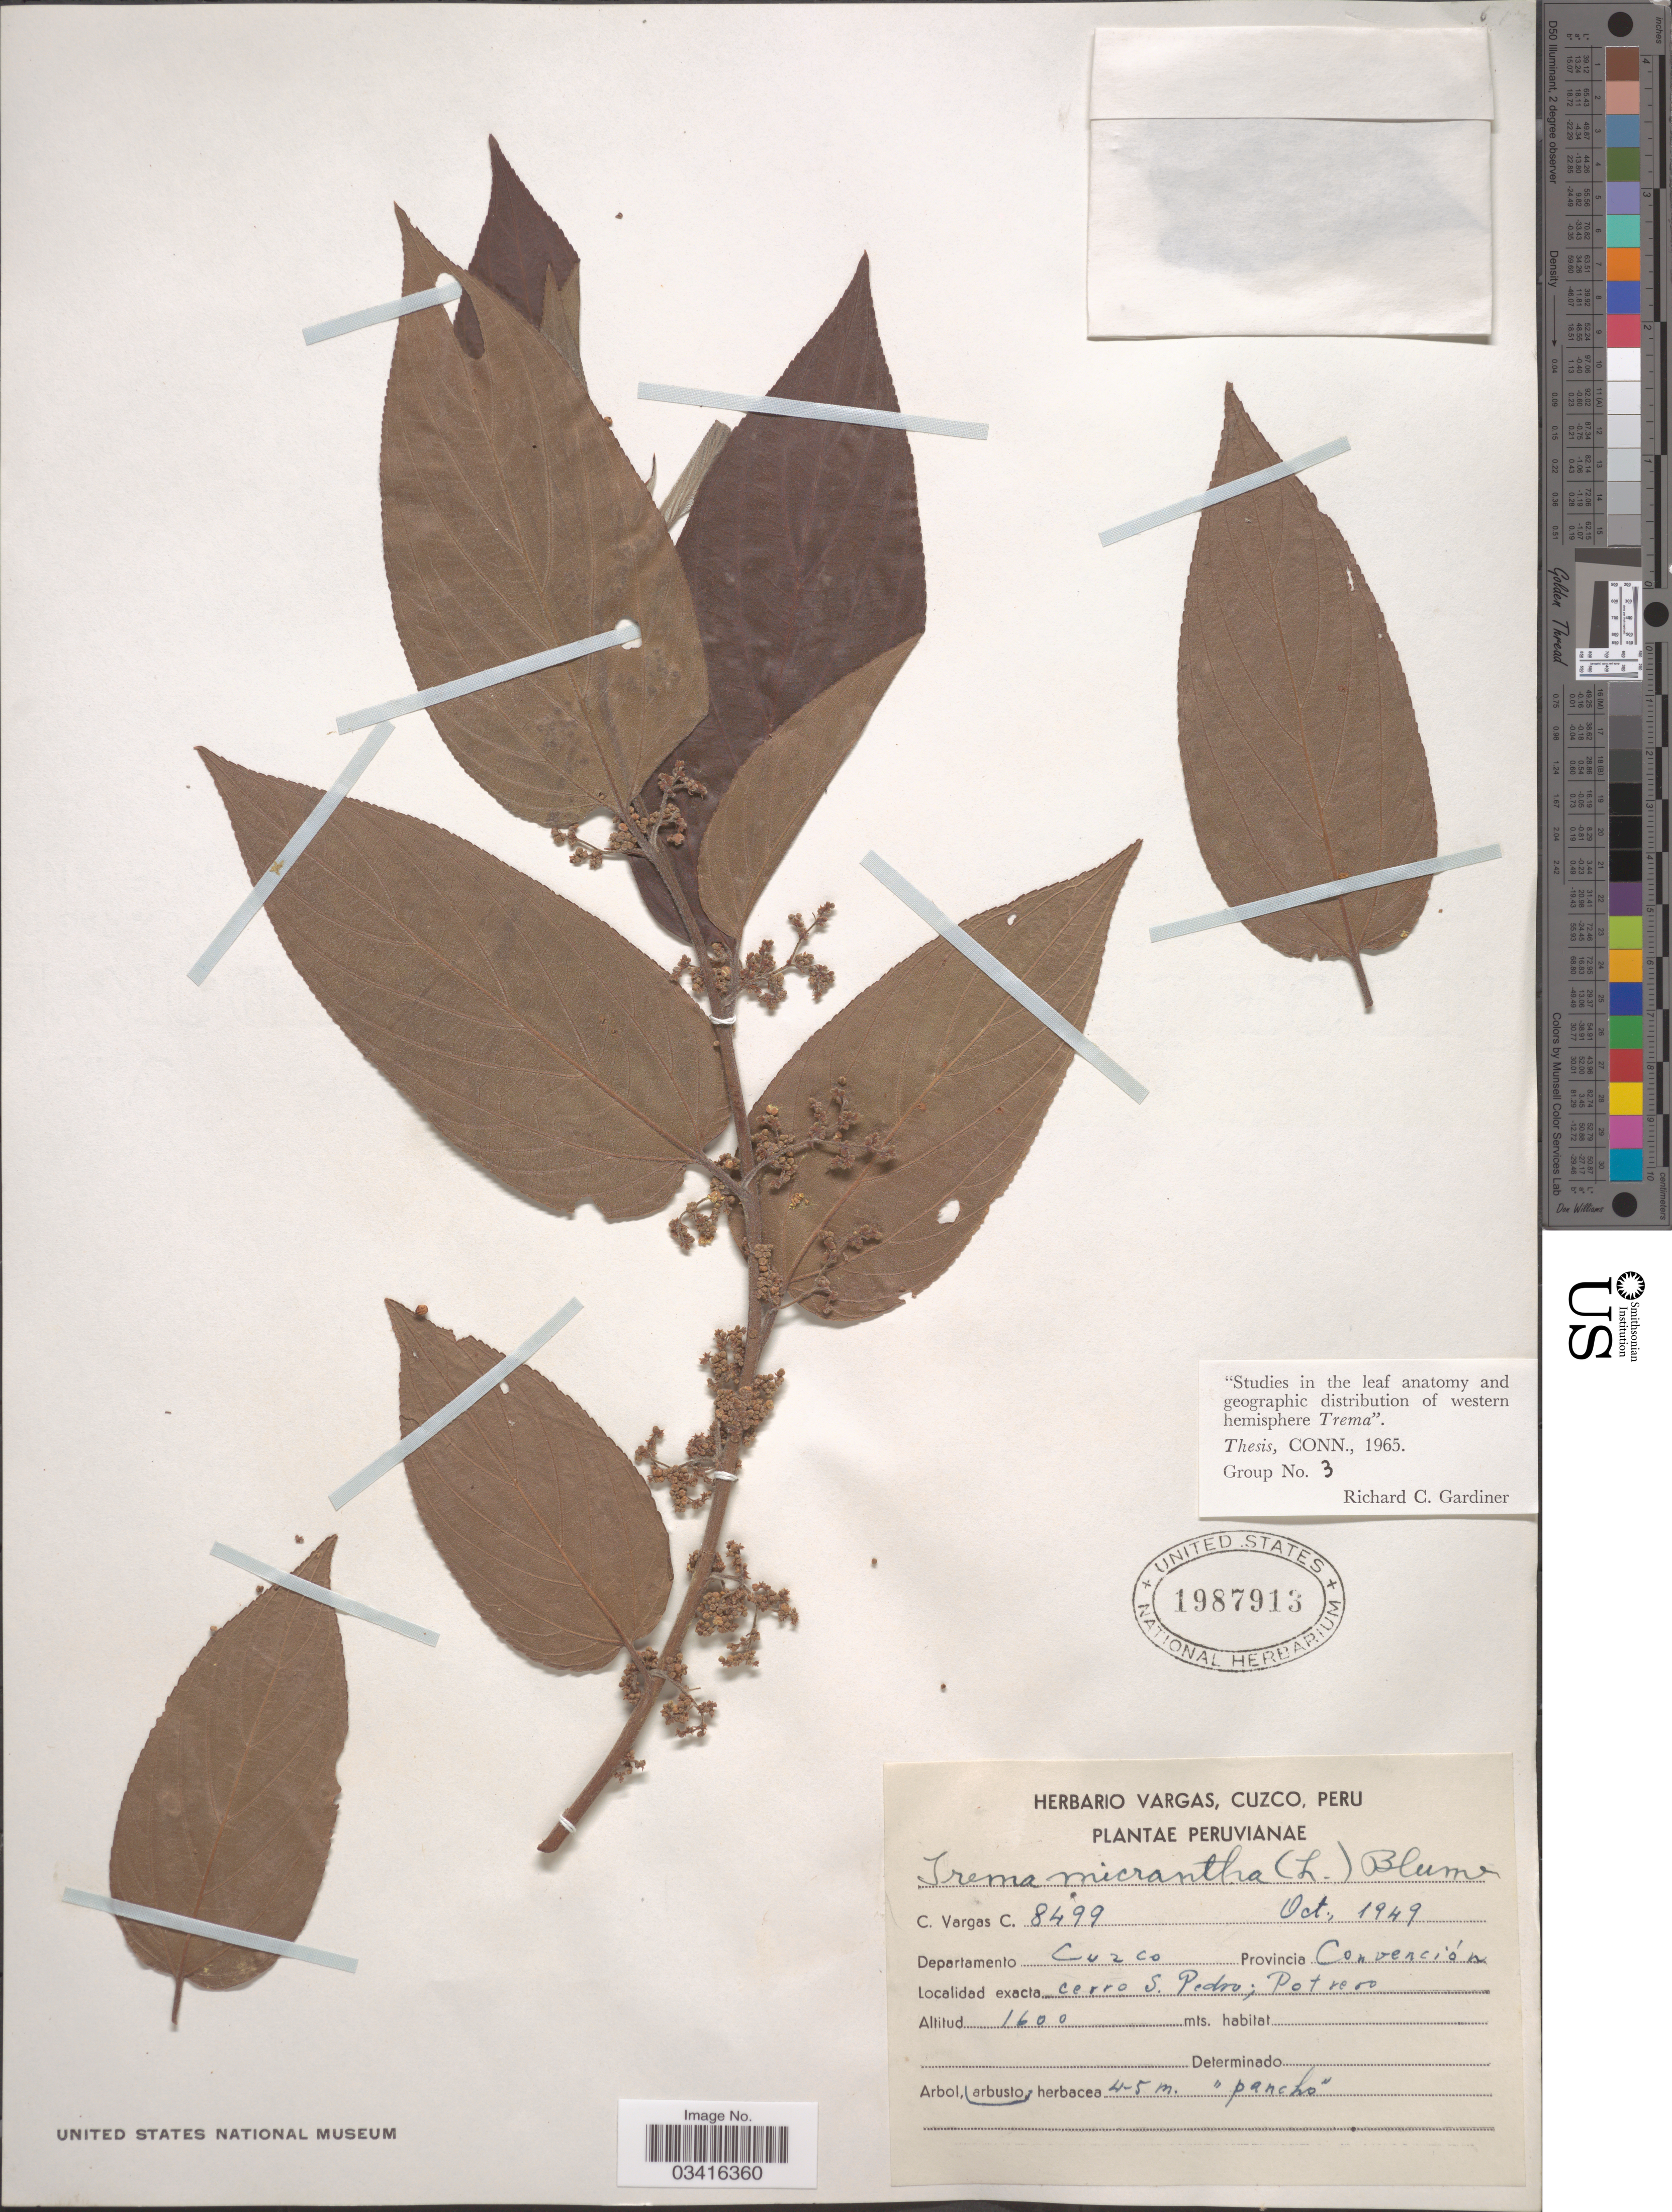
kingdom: Plantae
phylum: Tracheophyta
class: Magnoliopsida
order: Rosales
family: Cannabaceae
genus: Trema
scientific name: Trema micranthum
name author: (L.) Blume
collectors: C. Vargas Calderón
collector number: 8499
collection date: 1949-10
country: Peru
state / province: Cusco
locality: Departamento Cuzco. Provincia Convención. Cerro S. Pedro; Potrero.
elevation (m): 1600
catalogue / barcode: US 1987913